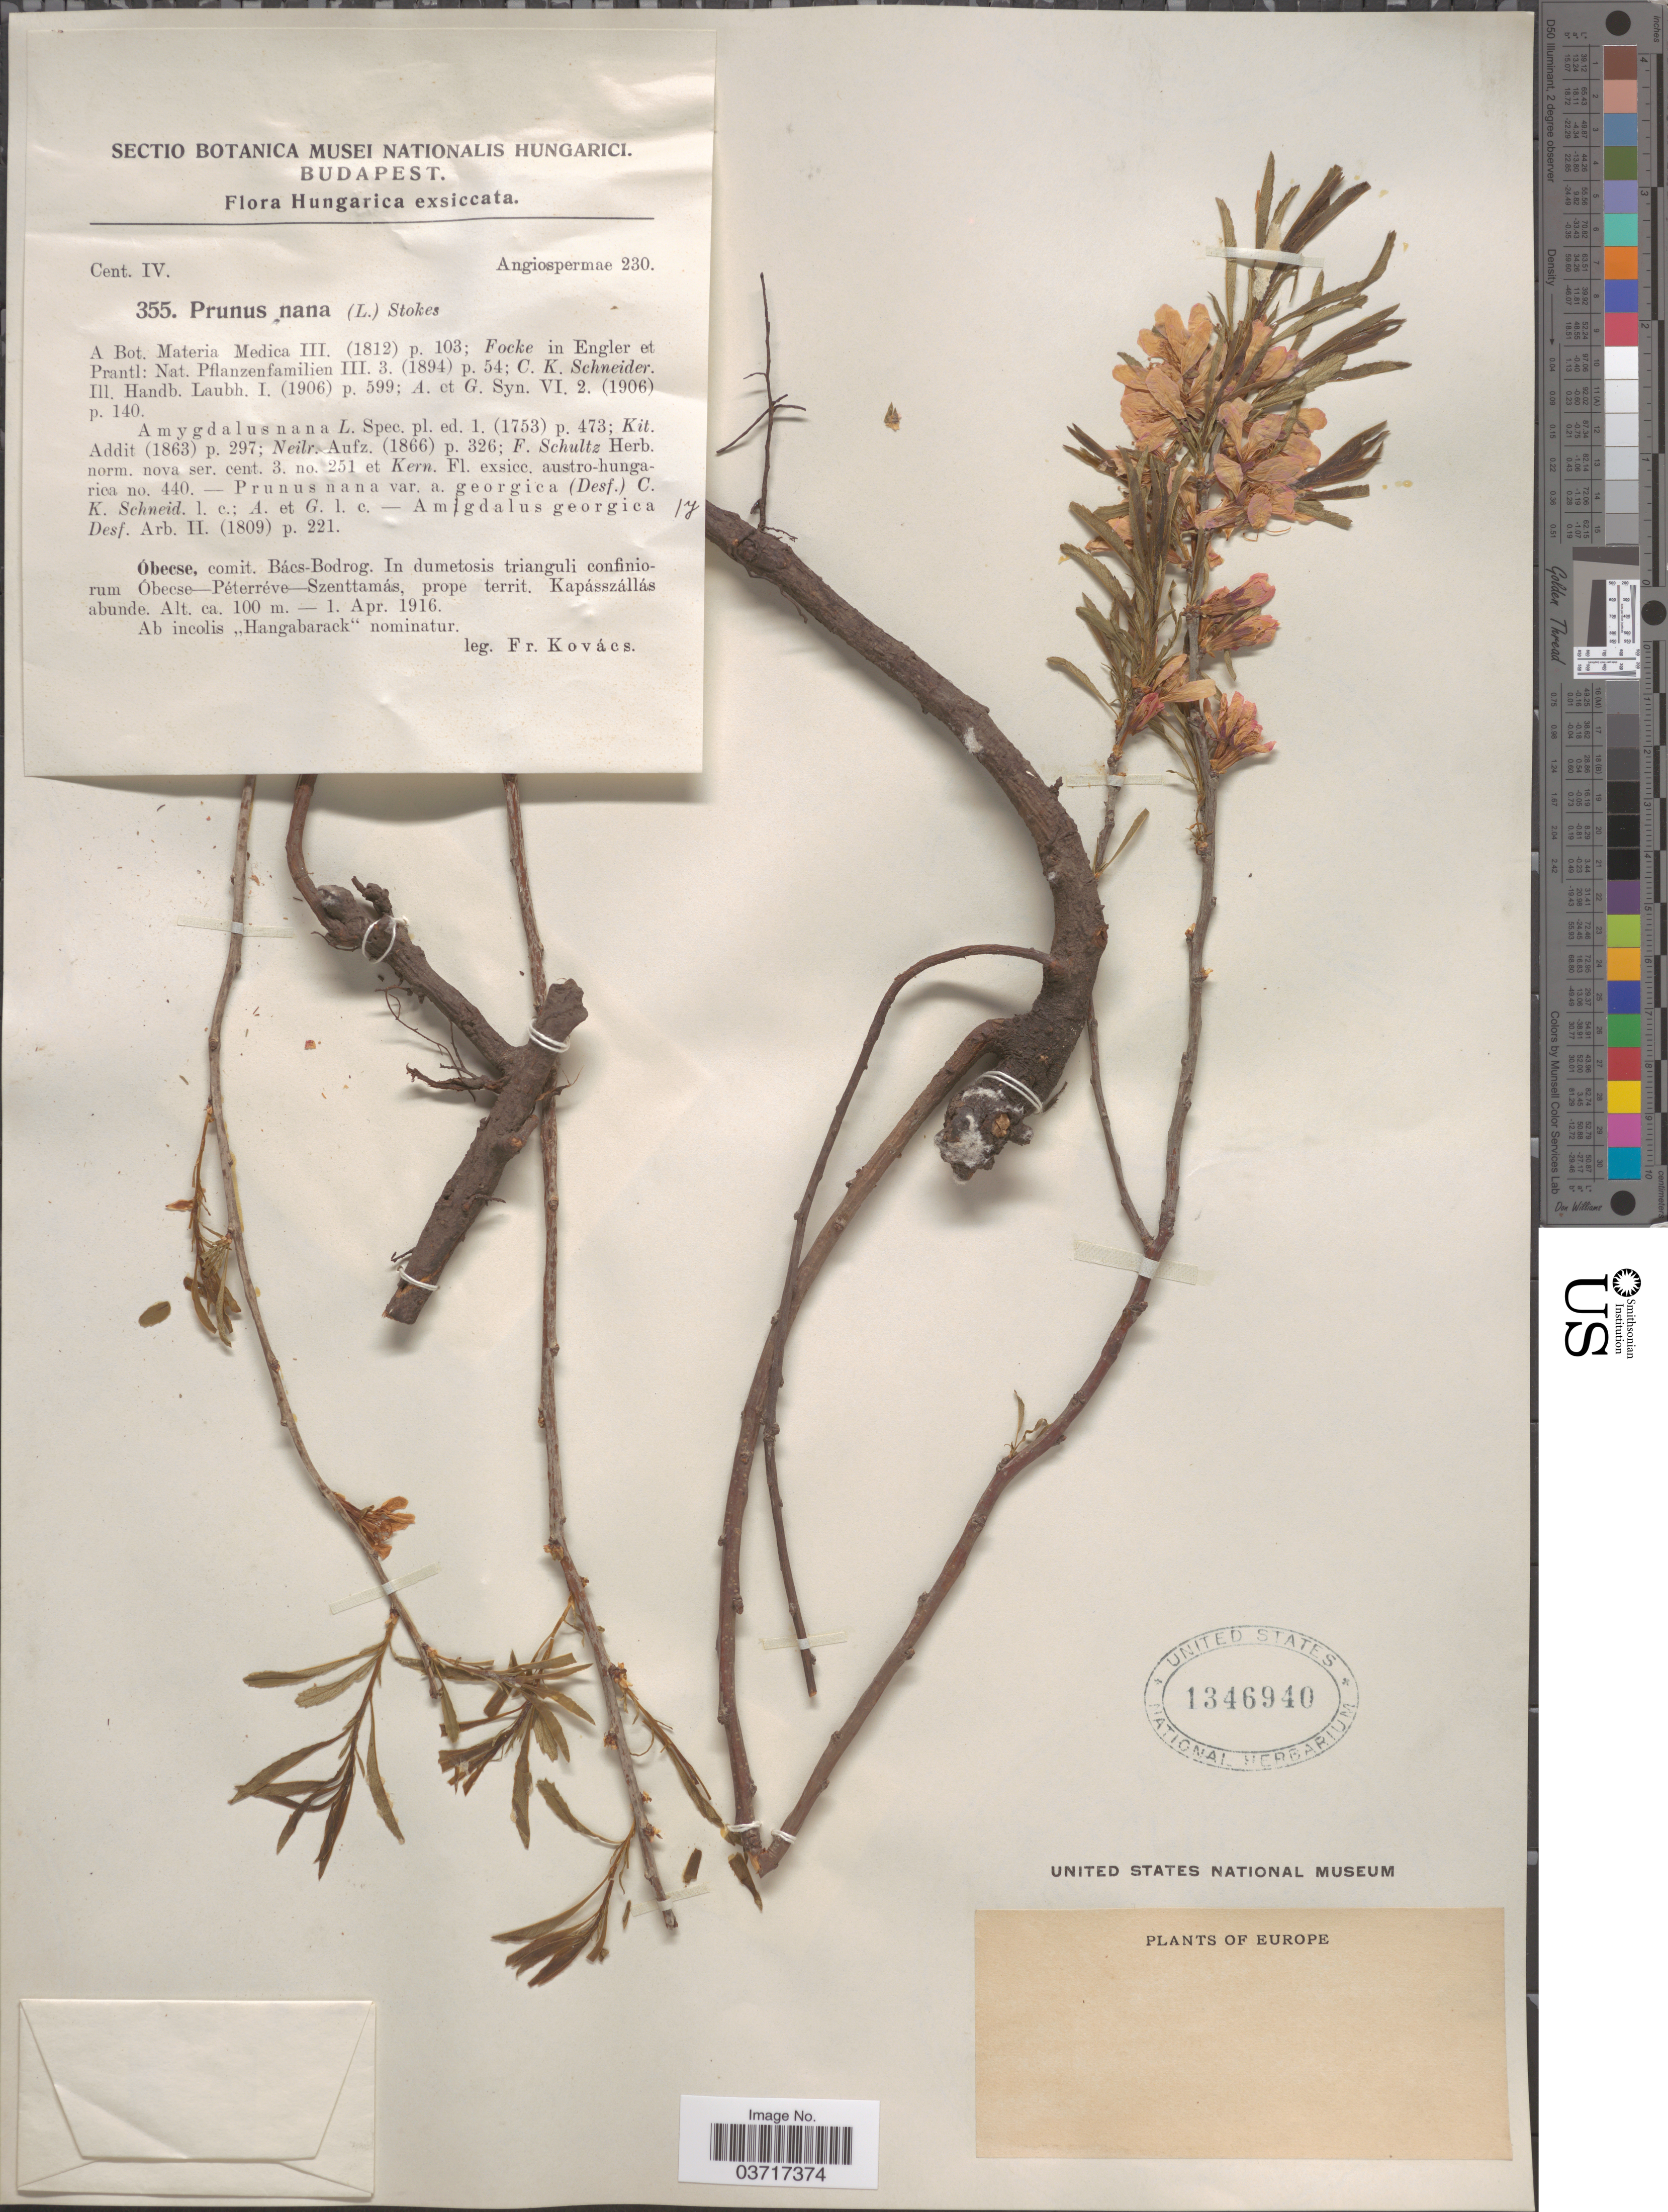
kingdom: Plantae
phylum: Tracheophyta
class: Magnoliopsida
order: Rosales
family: Rosaceae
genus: Prunus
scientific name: Prunus nana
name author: (L.) Stokes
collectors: F. Kovacs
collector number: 355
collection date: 1916-04-01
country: Hungary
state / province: Bacs-kiskun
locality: Óbecse, comit. Bács-Bodrog. In dumetosis trianguli confiniorum Óbecse-Péterréve-Szenttamás, prope territ. Kapásszállás abunde.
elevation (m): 100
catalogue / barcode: US 1346940